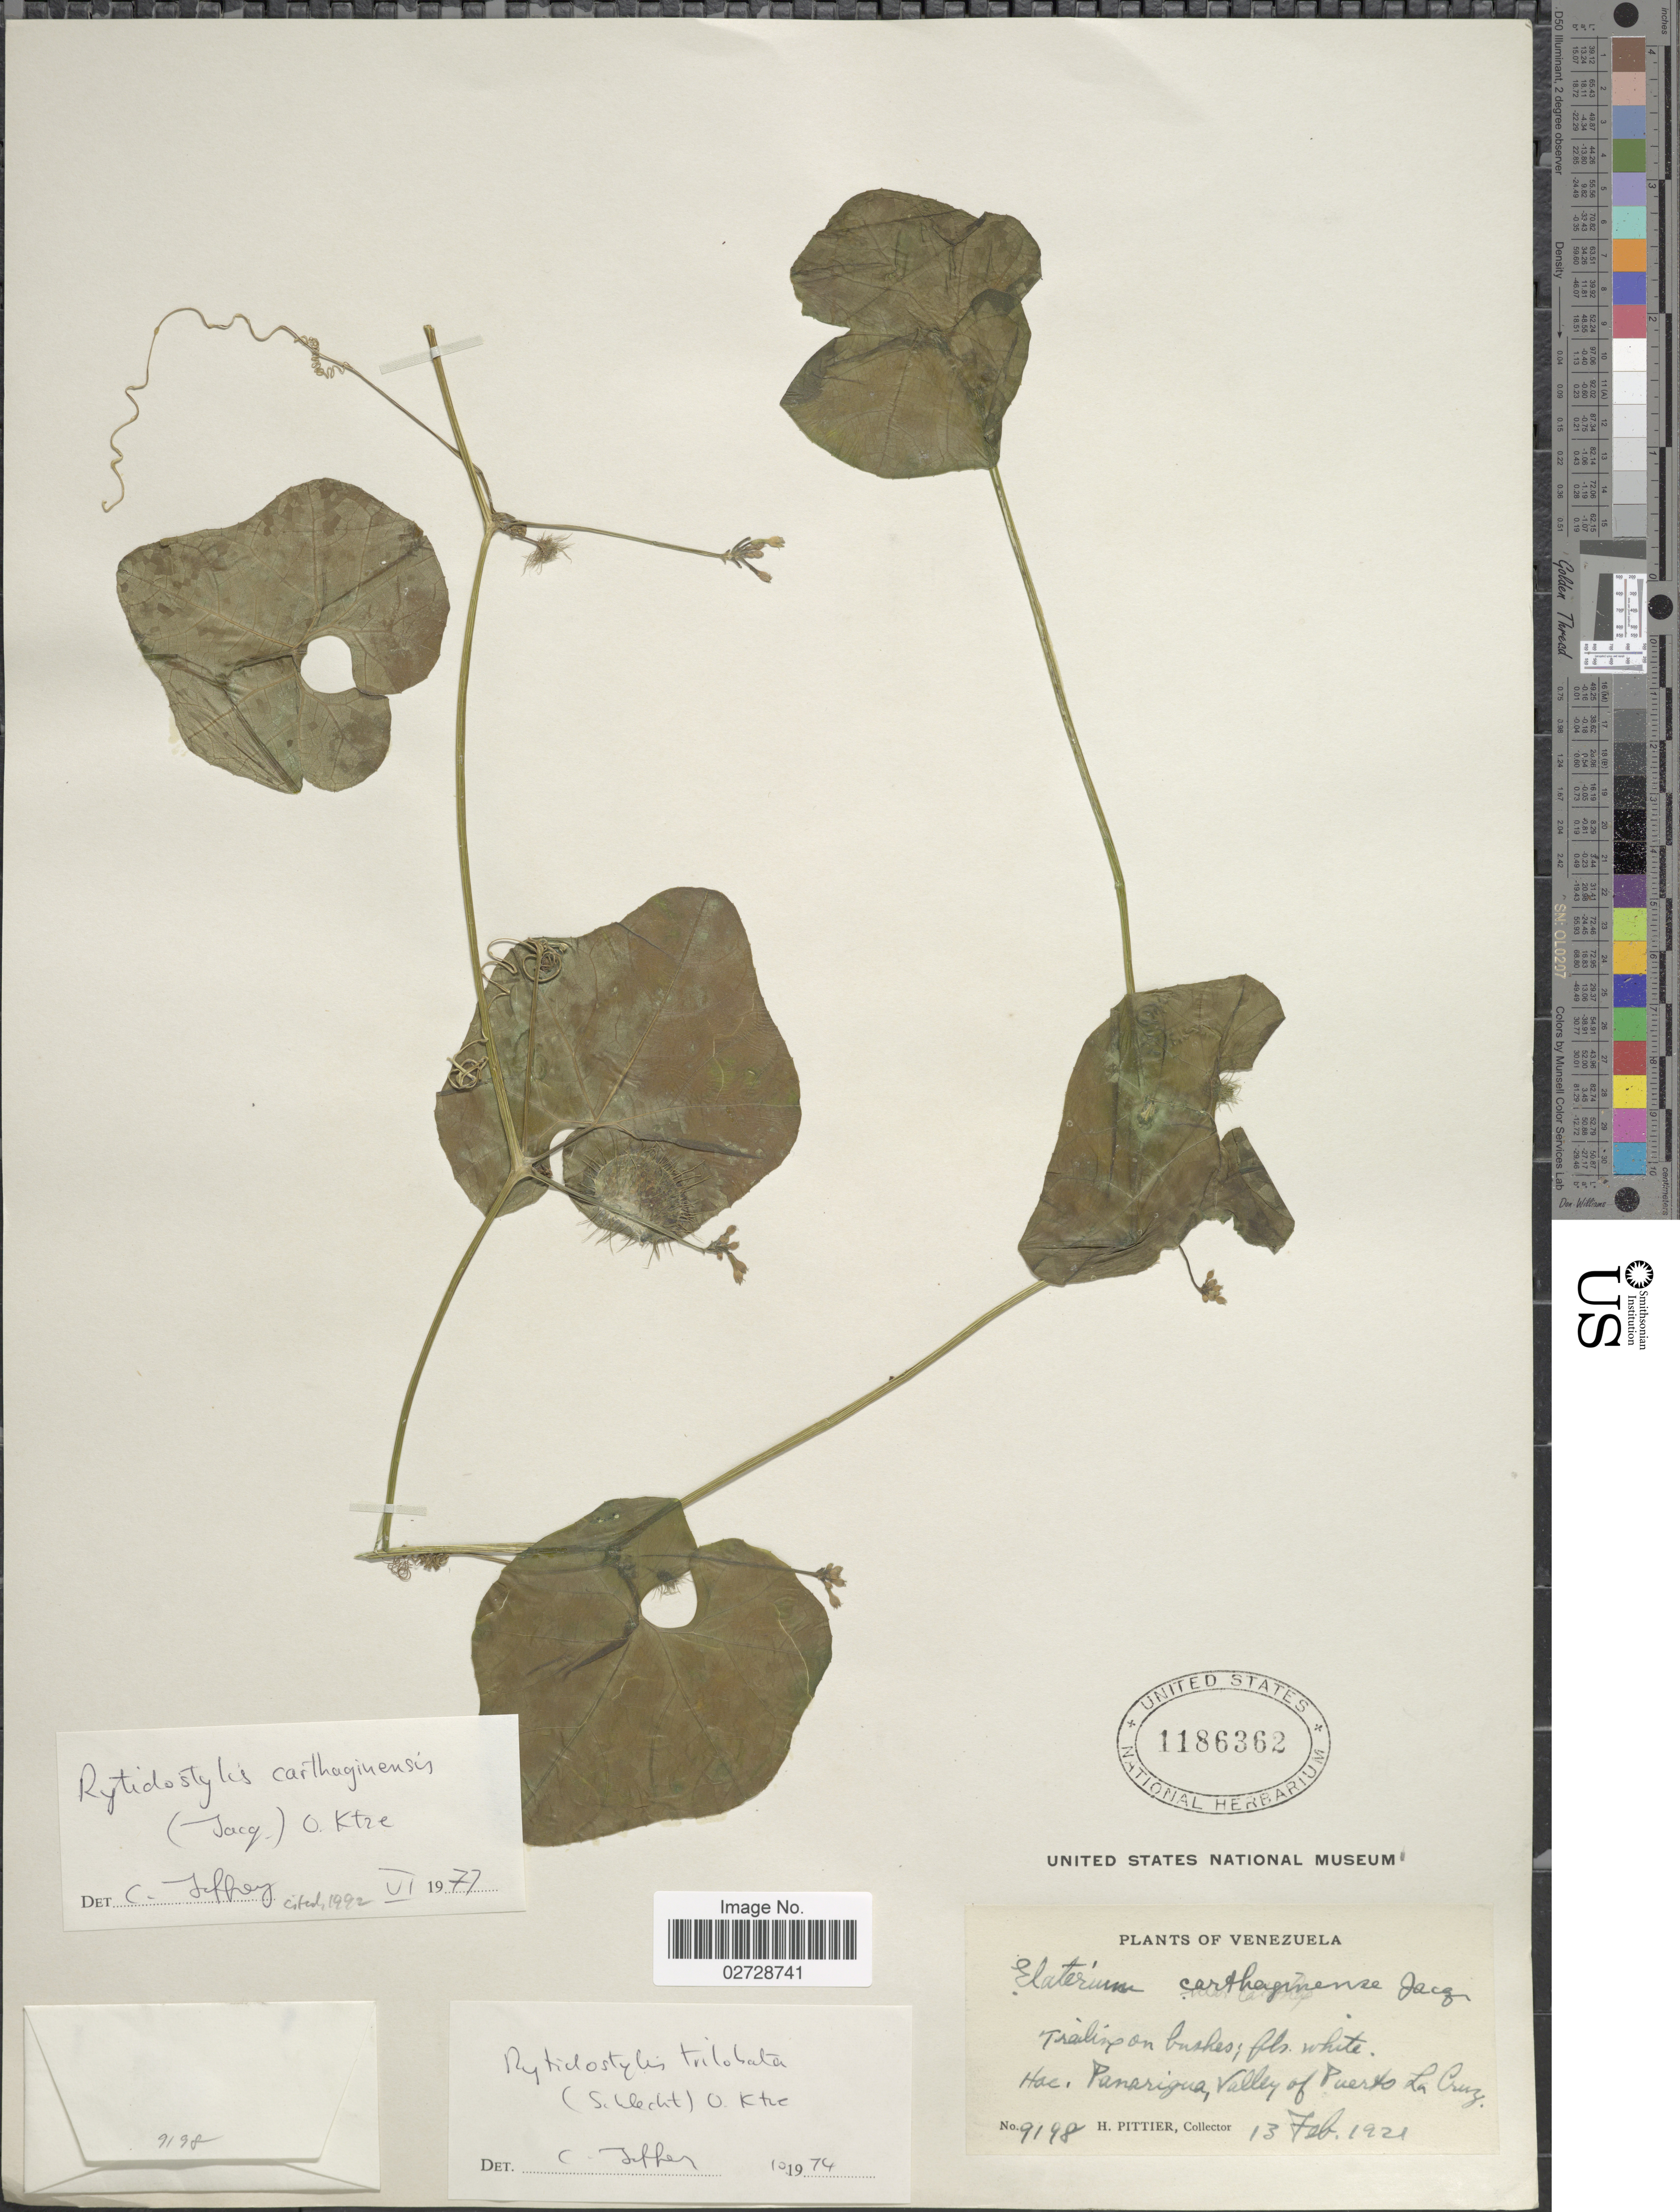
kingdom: Plantae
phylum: Tracheophyta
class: Magnoliopsida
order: Cucurbitales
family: Cucurbitaceae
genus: Cyclanthera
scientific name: Cyclanthera carthagenensis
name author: (Jacq.) H. Schaef. & S.S. Renner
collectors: H. F. Pittier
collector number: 9198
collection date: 1921-02-13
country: Venezuela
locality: Trailing on bushes. Hac. Panarigua, Valley of Puerto La Cruz.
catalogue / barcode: US 1186362